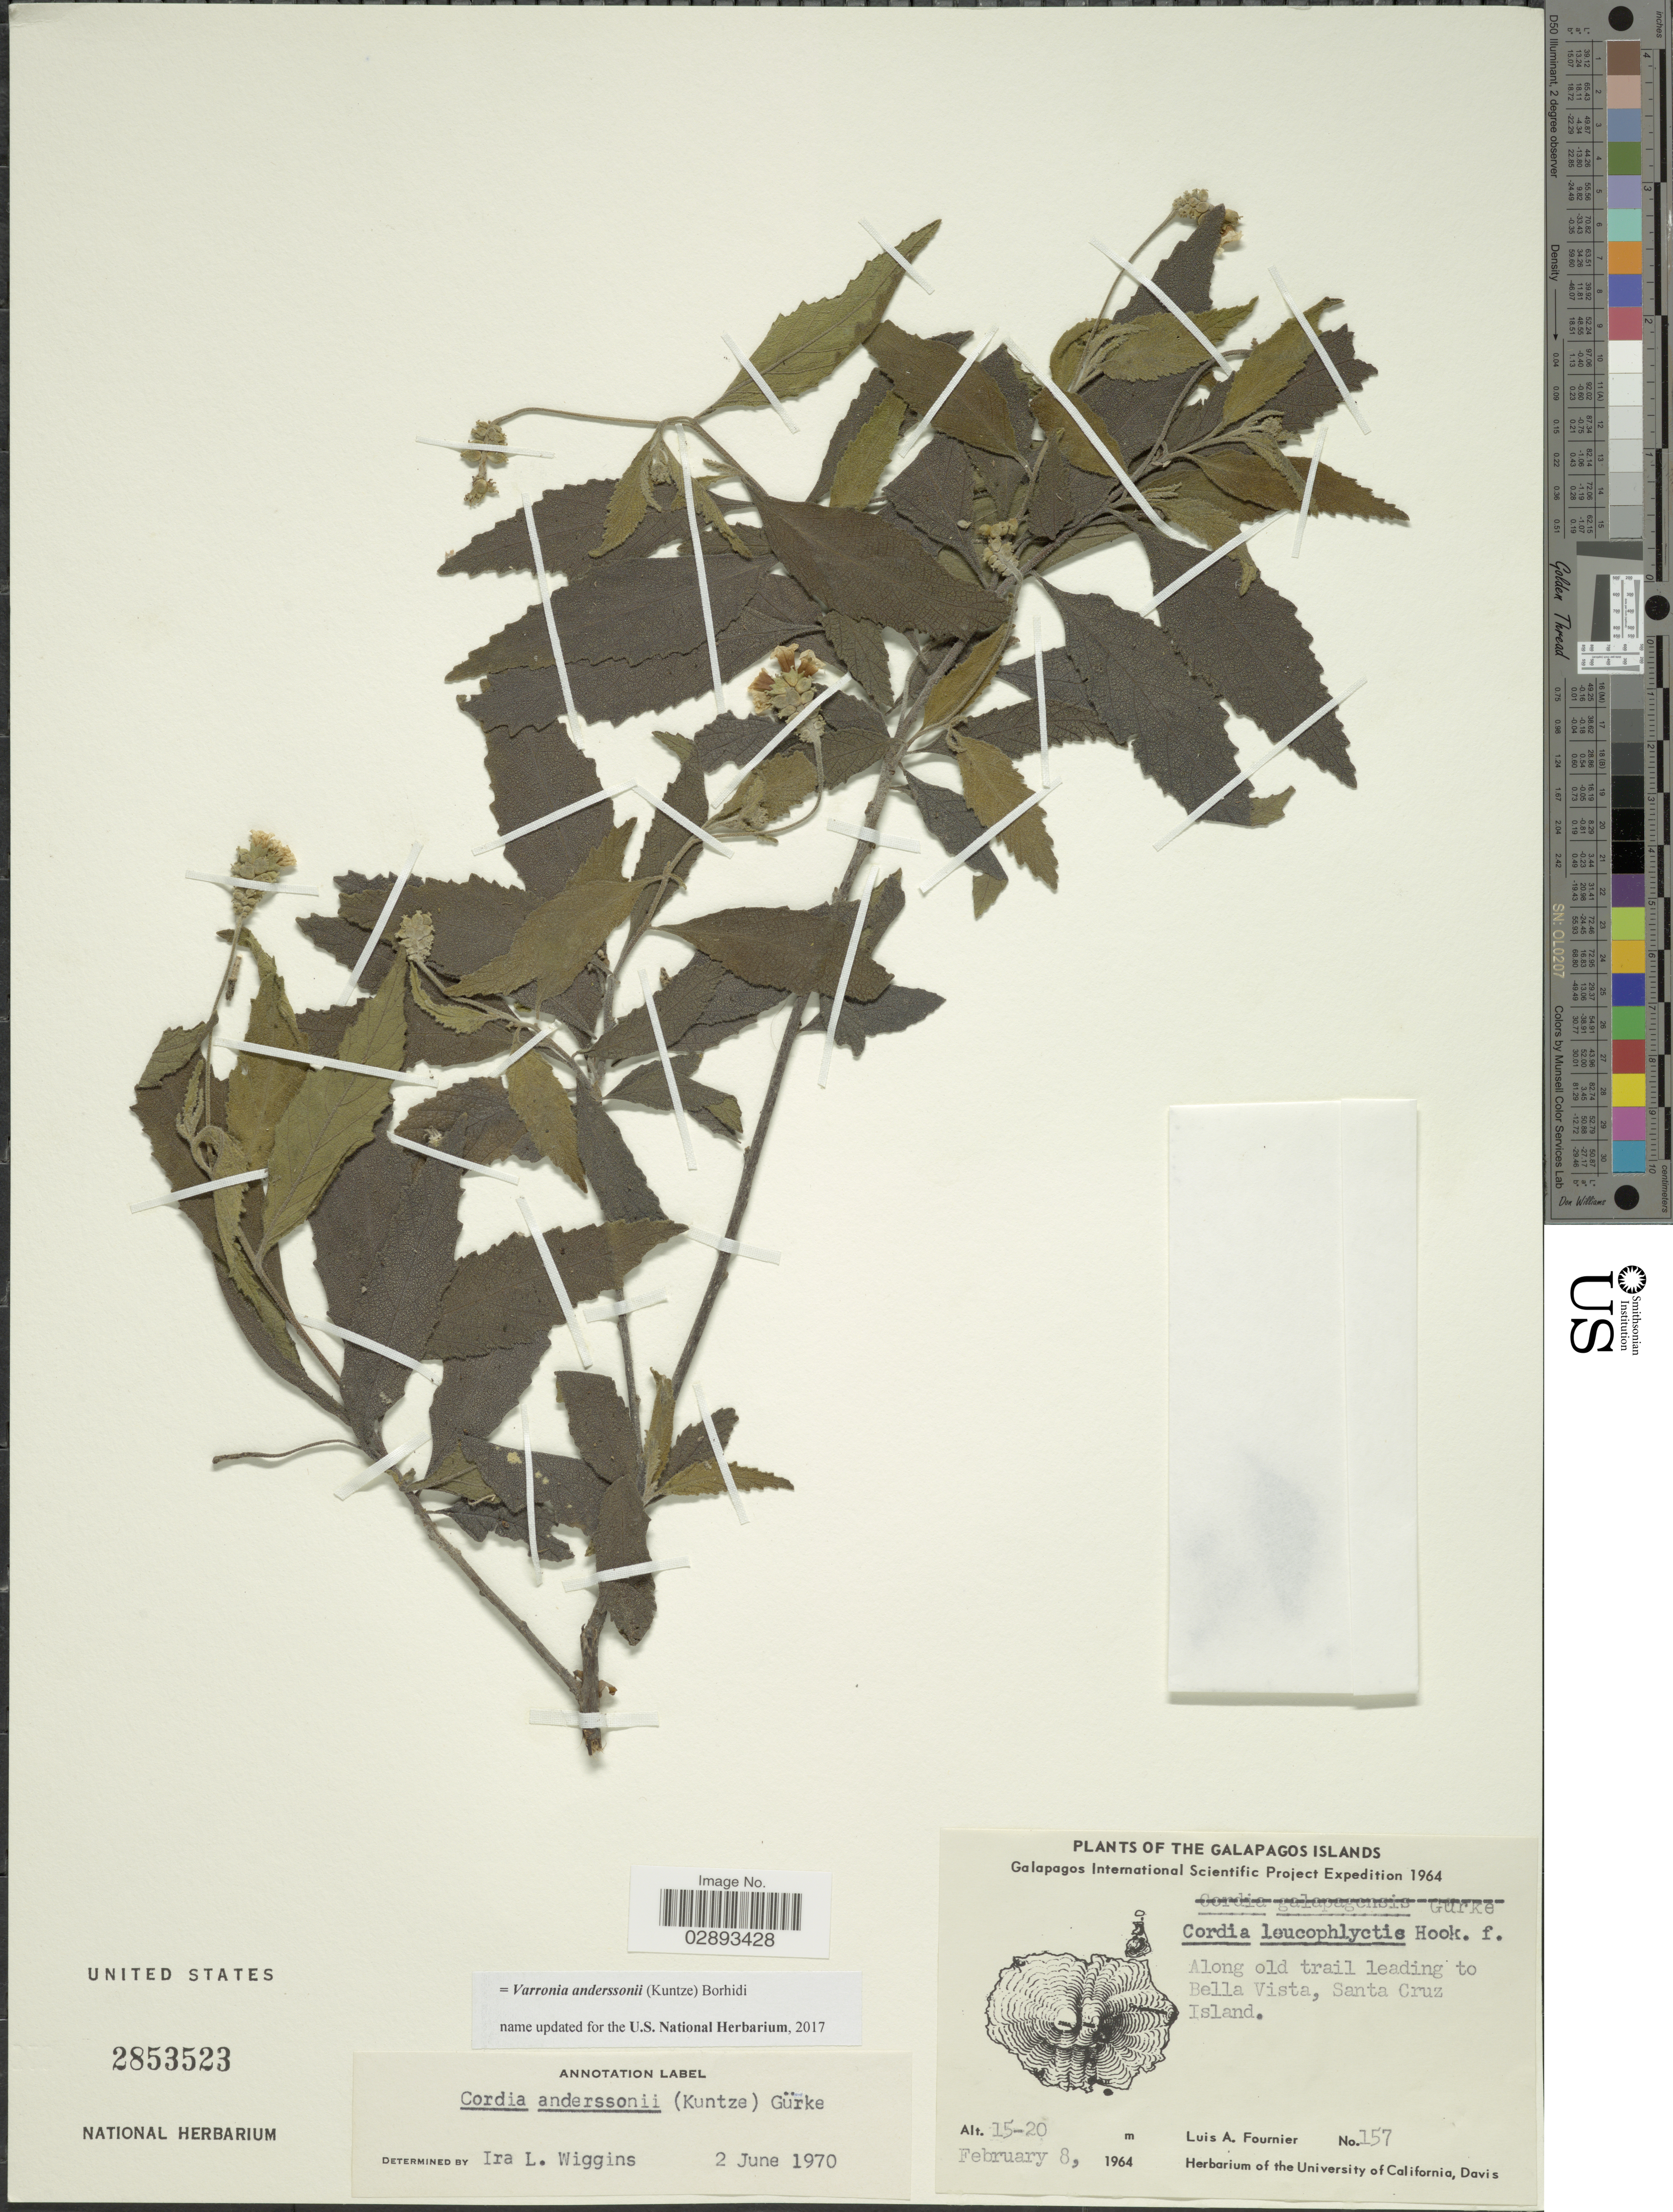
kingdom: Plantae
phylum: Tracheophyta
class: Magnoliopsida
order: Boraginales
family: Cordiaceae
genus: Varronia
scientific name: Varronia anderssonii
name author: (Kuntze) Borhidi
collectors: L. A. Fournier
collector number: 157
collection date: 1964-02-08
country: Ecuador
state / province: Colón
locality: The Galapagos Islands, Along old trail leading to Bella Vista, Santa Cruz Island.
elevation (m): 15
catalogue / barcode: US 2853523